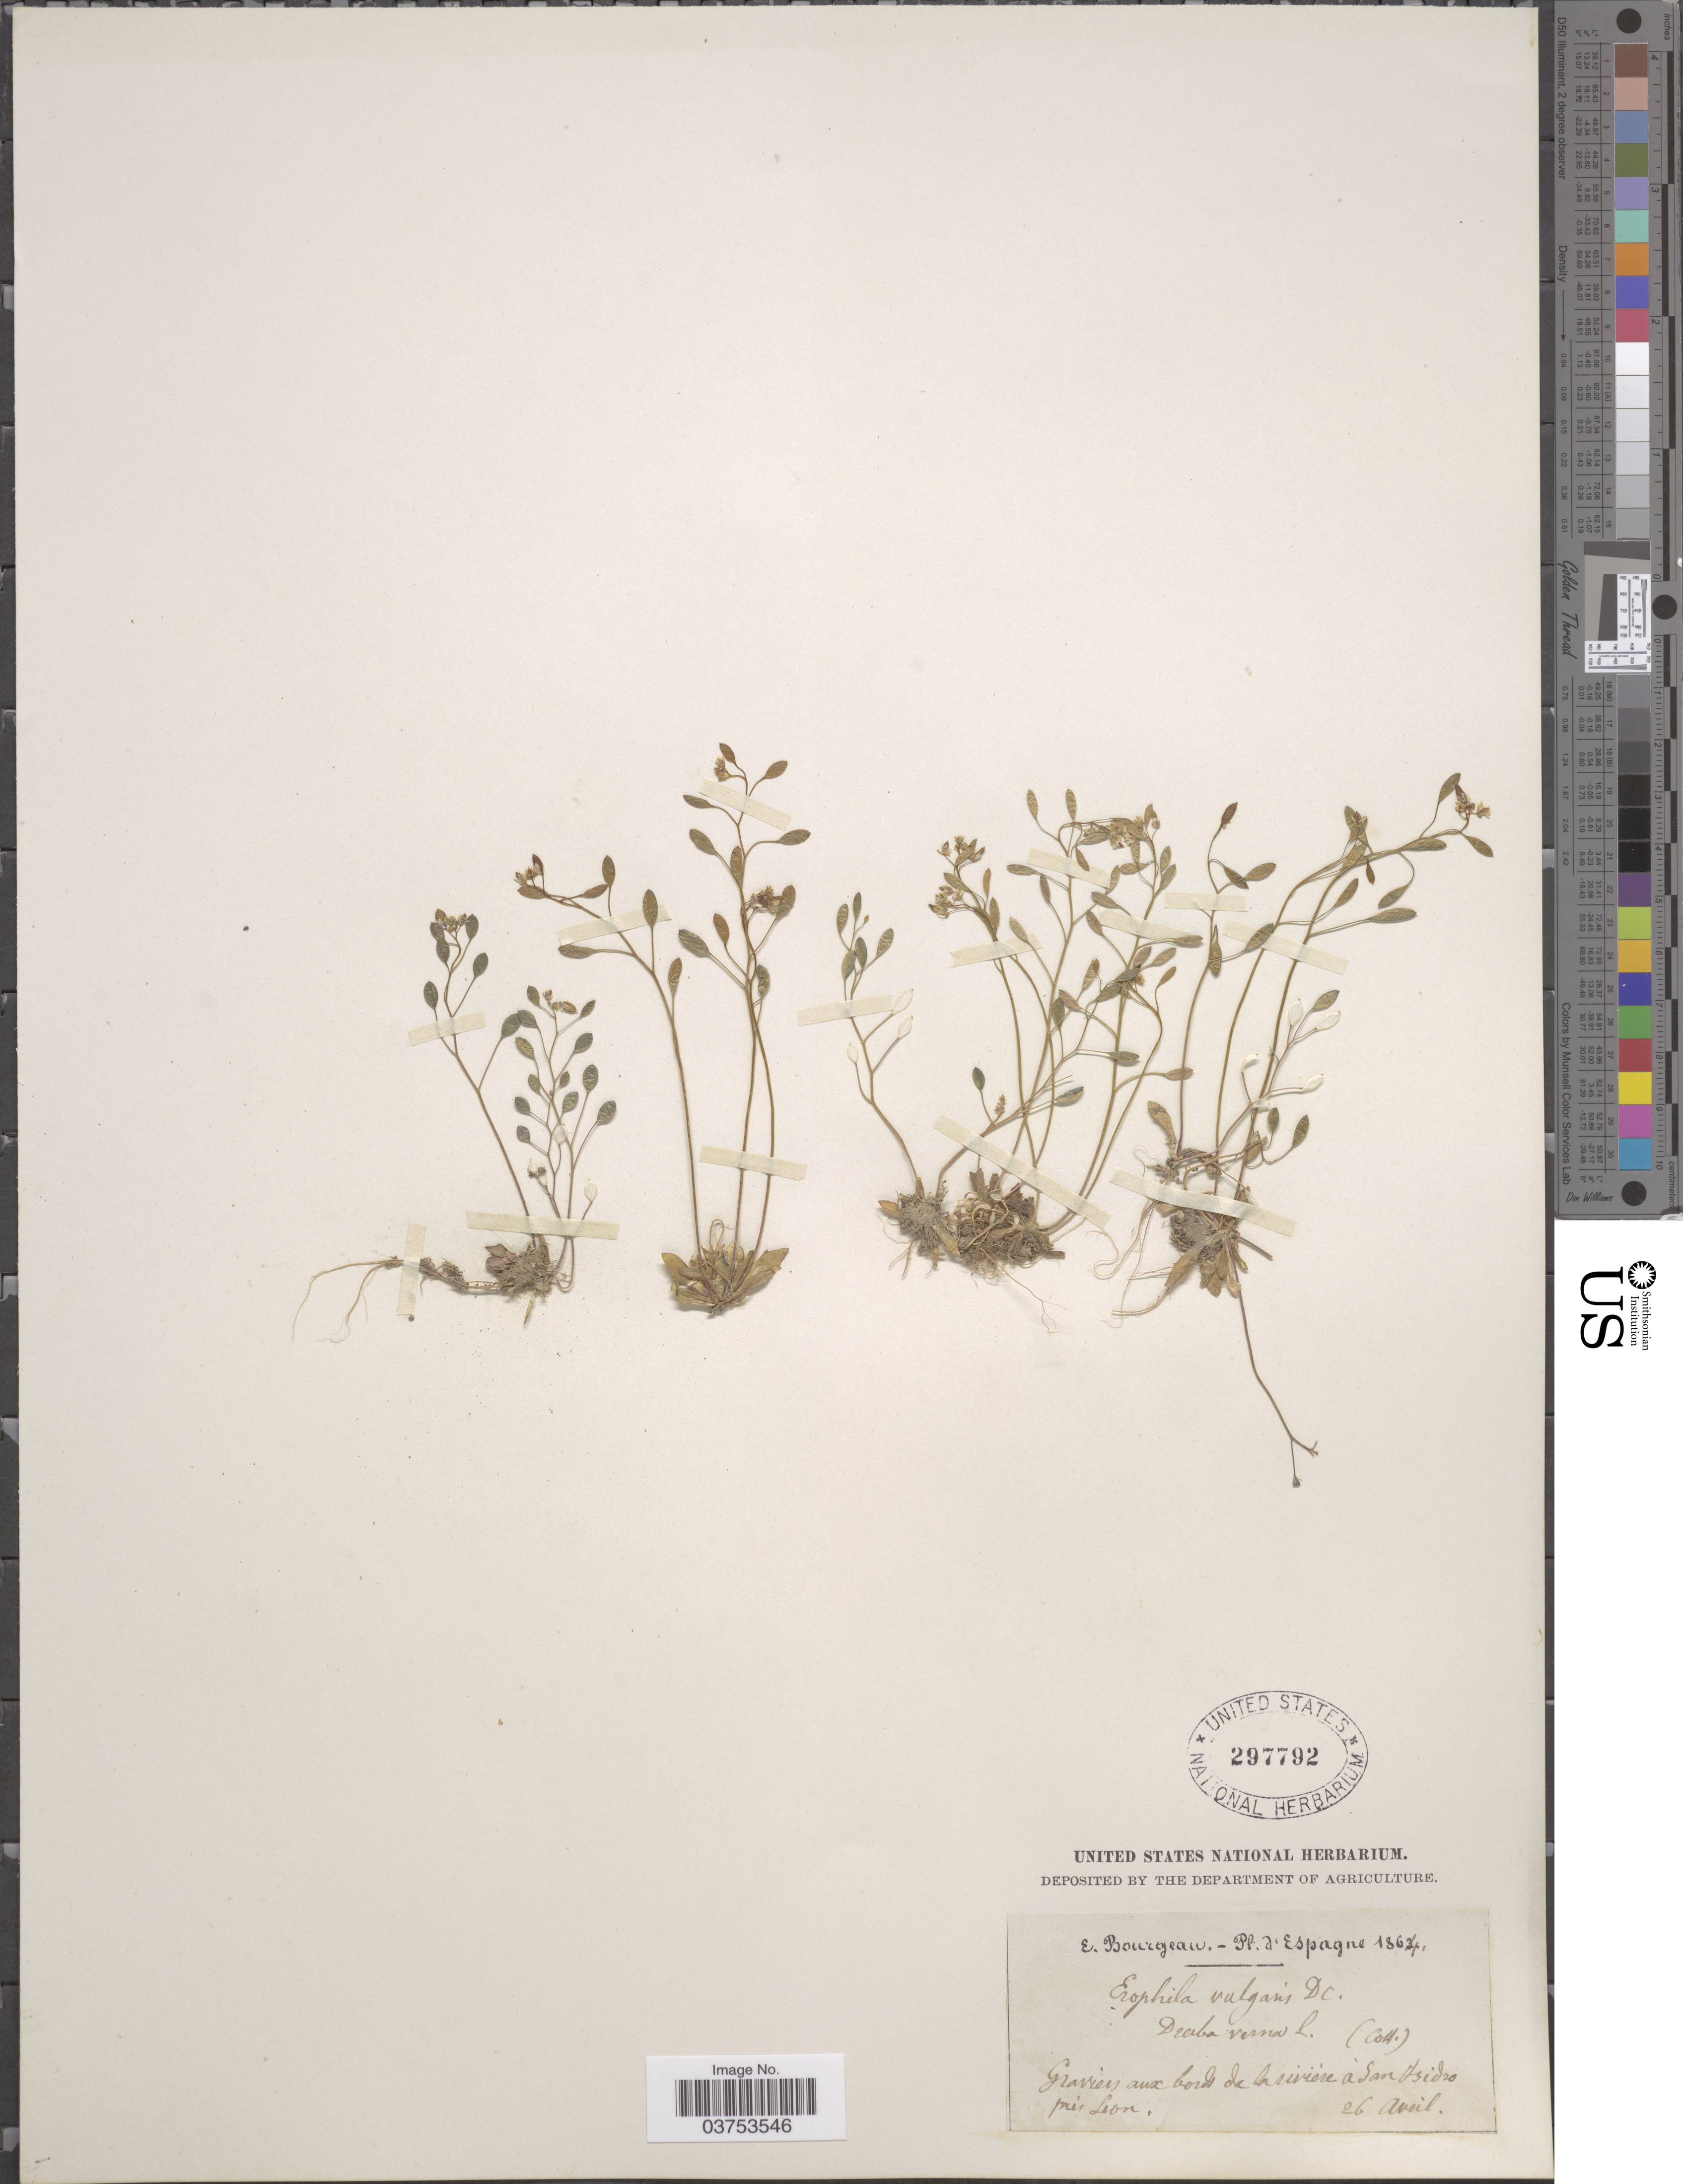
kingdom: Plantae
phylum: Tracheophyta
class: Magnoliopsida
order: Brassicales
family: Brassicaceae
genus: Draba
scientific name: Draba vulgaris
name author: Rouy & Foucaud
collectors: E. Bourgeau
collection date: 1864-04-26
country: Spain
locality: Espagne. Graviers aux bords de la rivière à San Isidro près Leon.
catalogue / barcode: US 297792